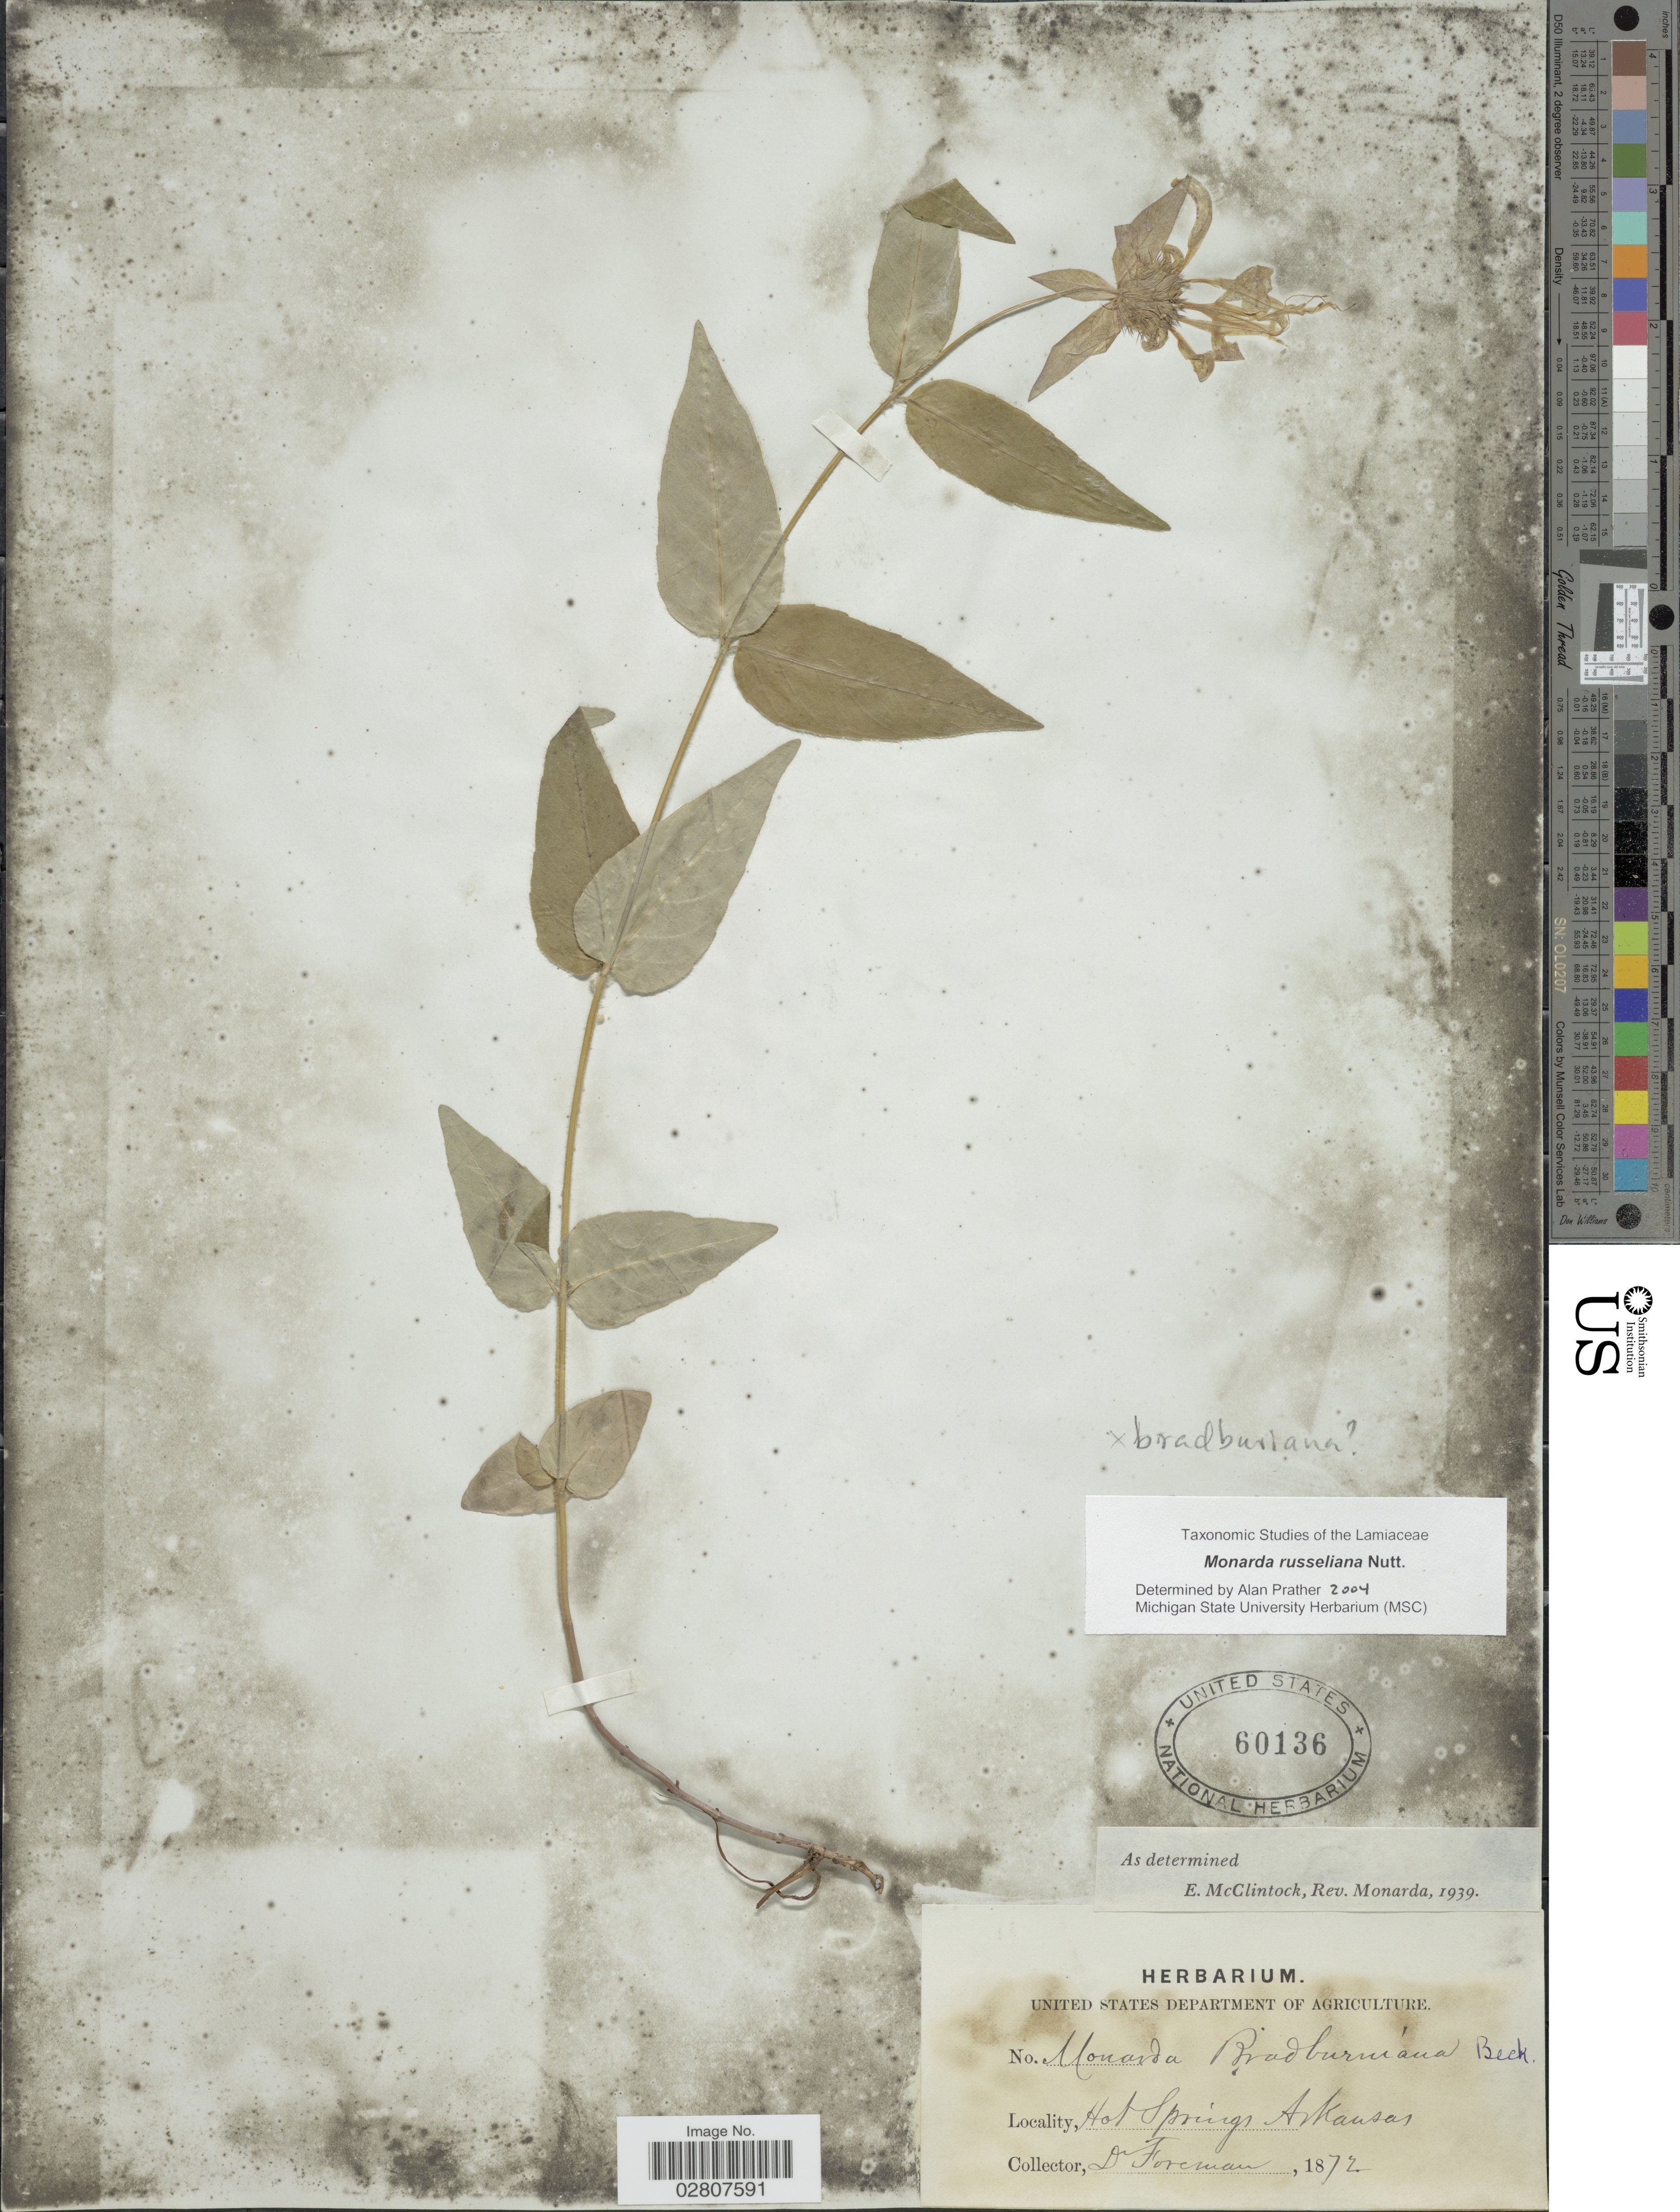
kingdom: Plantae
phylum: Tracheophyta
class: Magnoliopsida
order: Lamiales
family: Lamiaceae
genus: Monarda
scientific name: Monarda russeliana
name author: Nutt.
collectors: -. Foreman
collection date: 1872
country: United States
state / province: Arkansas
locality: Hot Springs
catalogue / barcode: US 60136